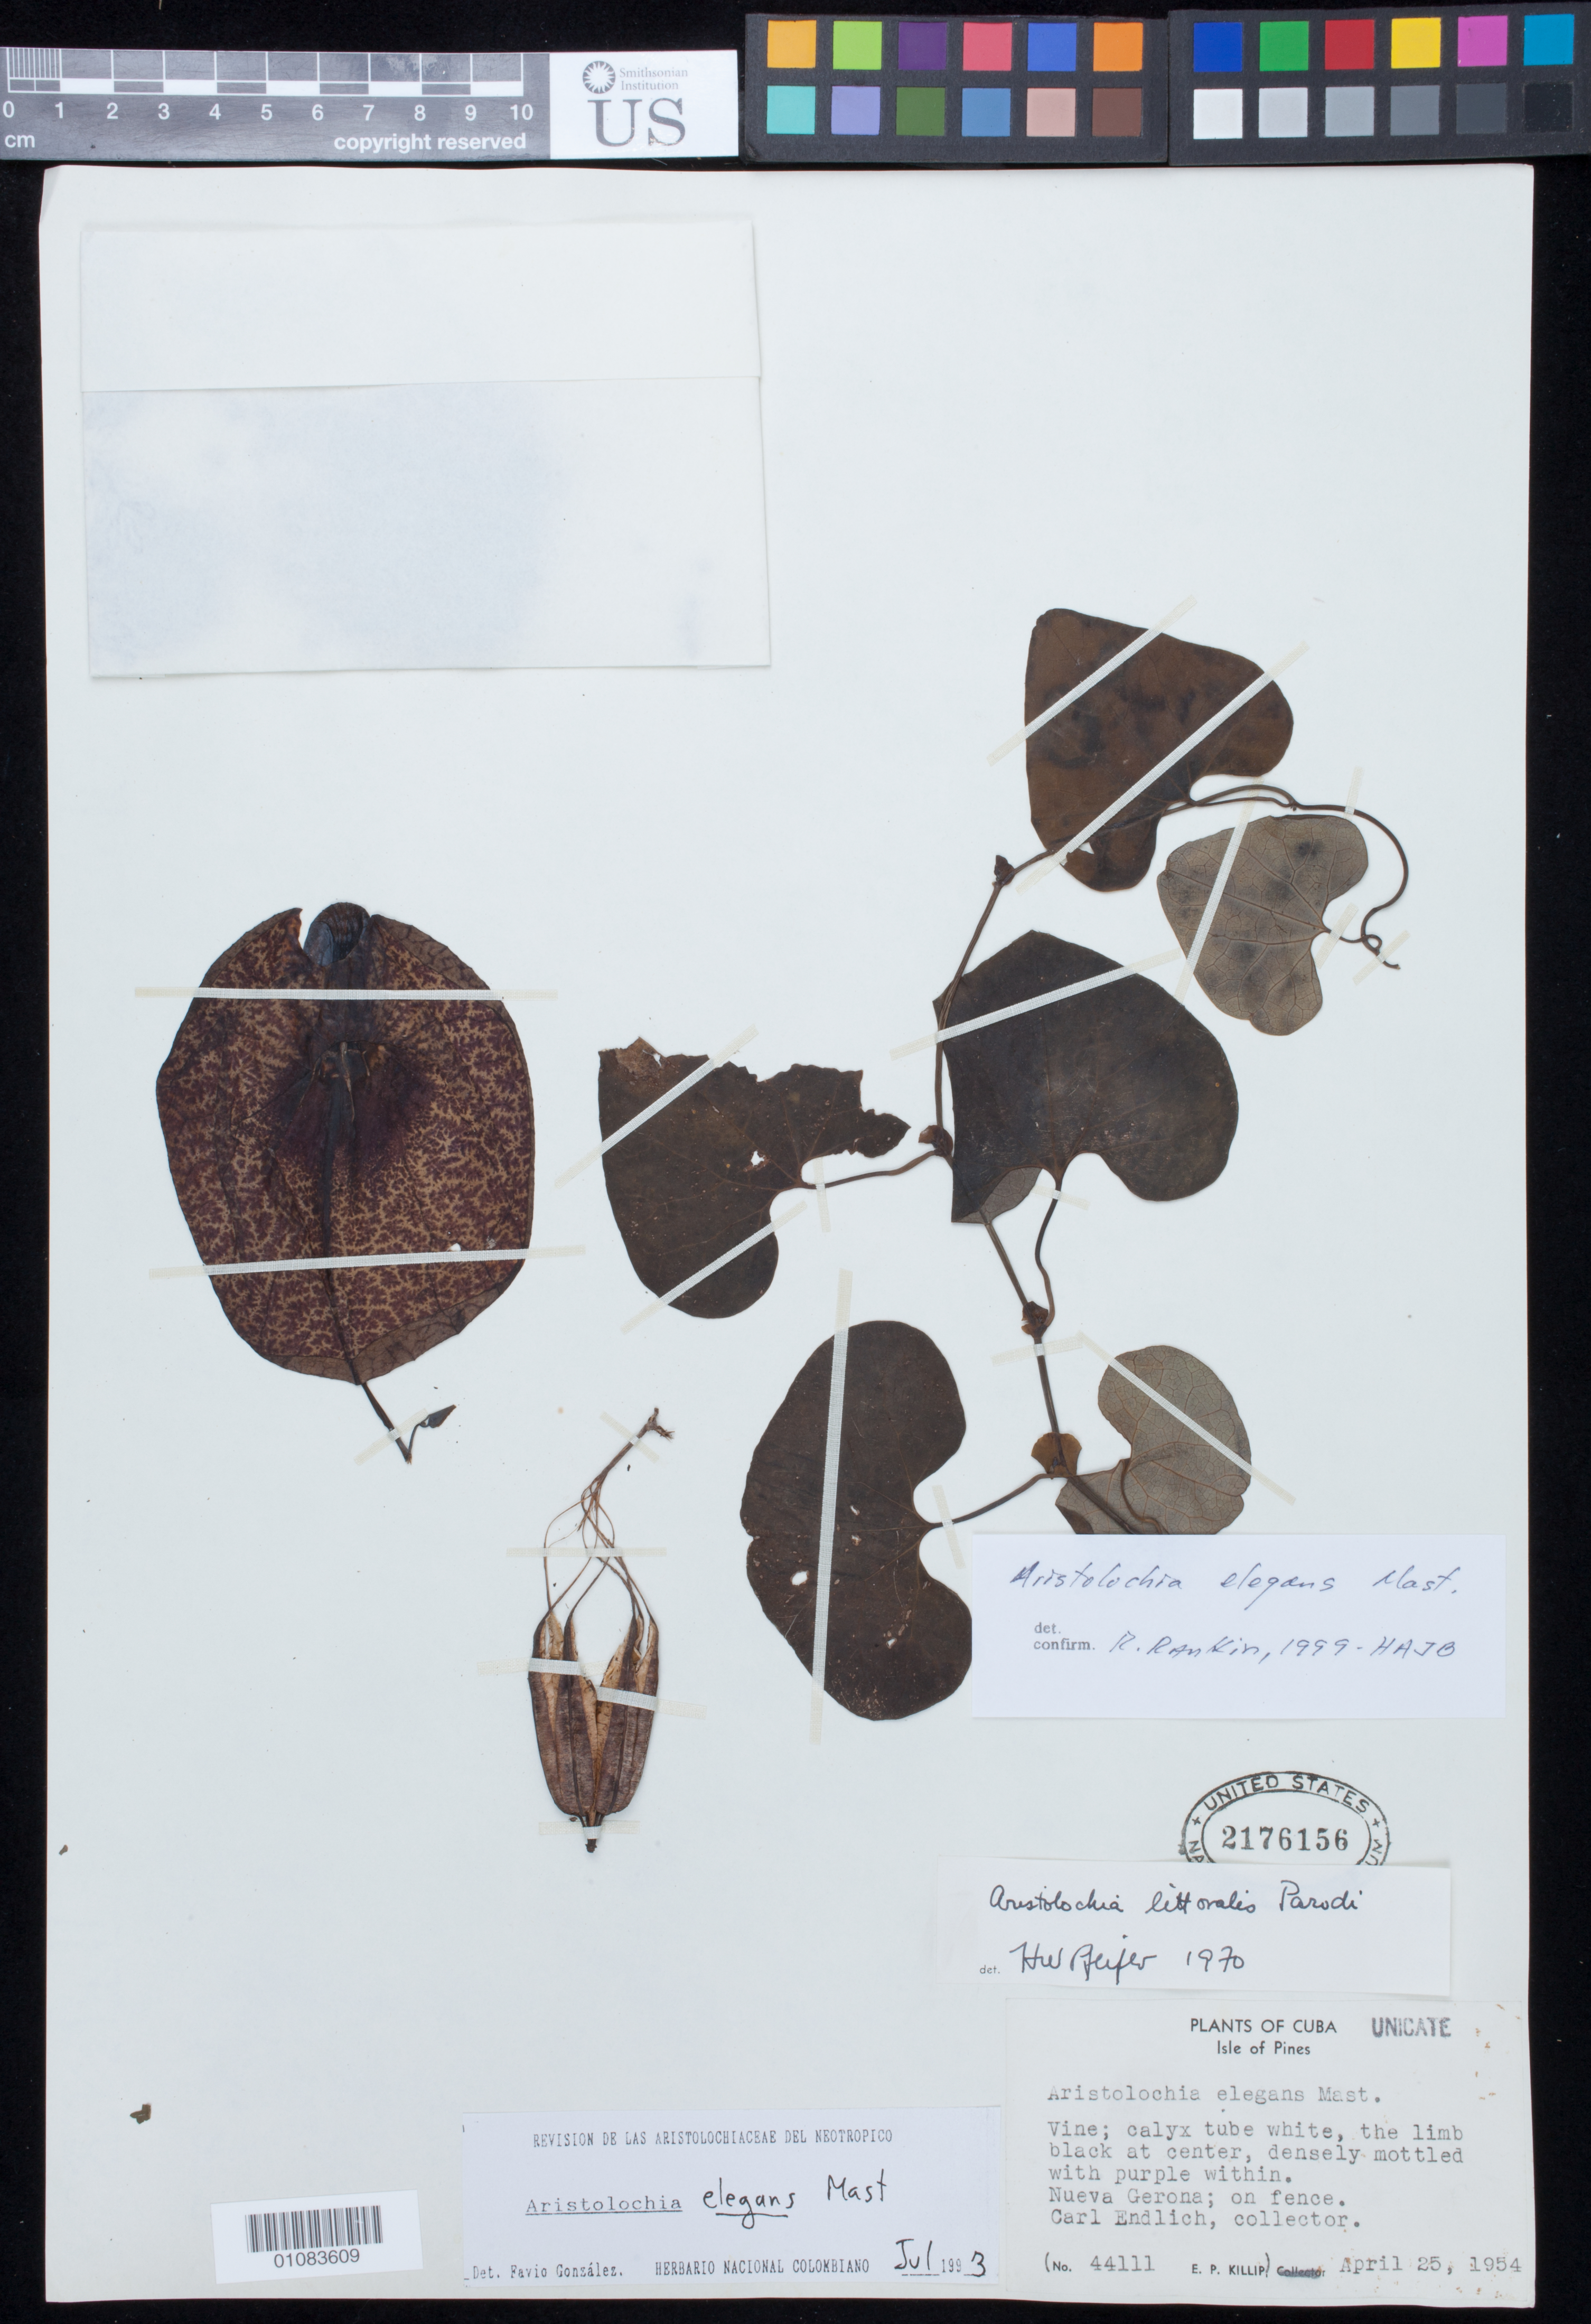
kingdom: Plantae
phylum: Tracheophyta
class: Magnoliopsida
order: Piperales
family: Aristolochiaceae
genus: Aristolochia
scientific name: Aristolochia elegans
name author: Mast.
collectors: E. P. Killip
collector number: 44111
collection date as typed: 25 Apr 1954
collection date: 1954-04-25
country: Cuba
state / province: Isla de La Juventud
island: Isla de la Juventud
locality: Nueva Gerona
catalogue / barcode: US 2176156